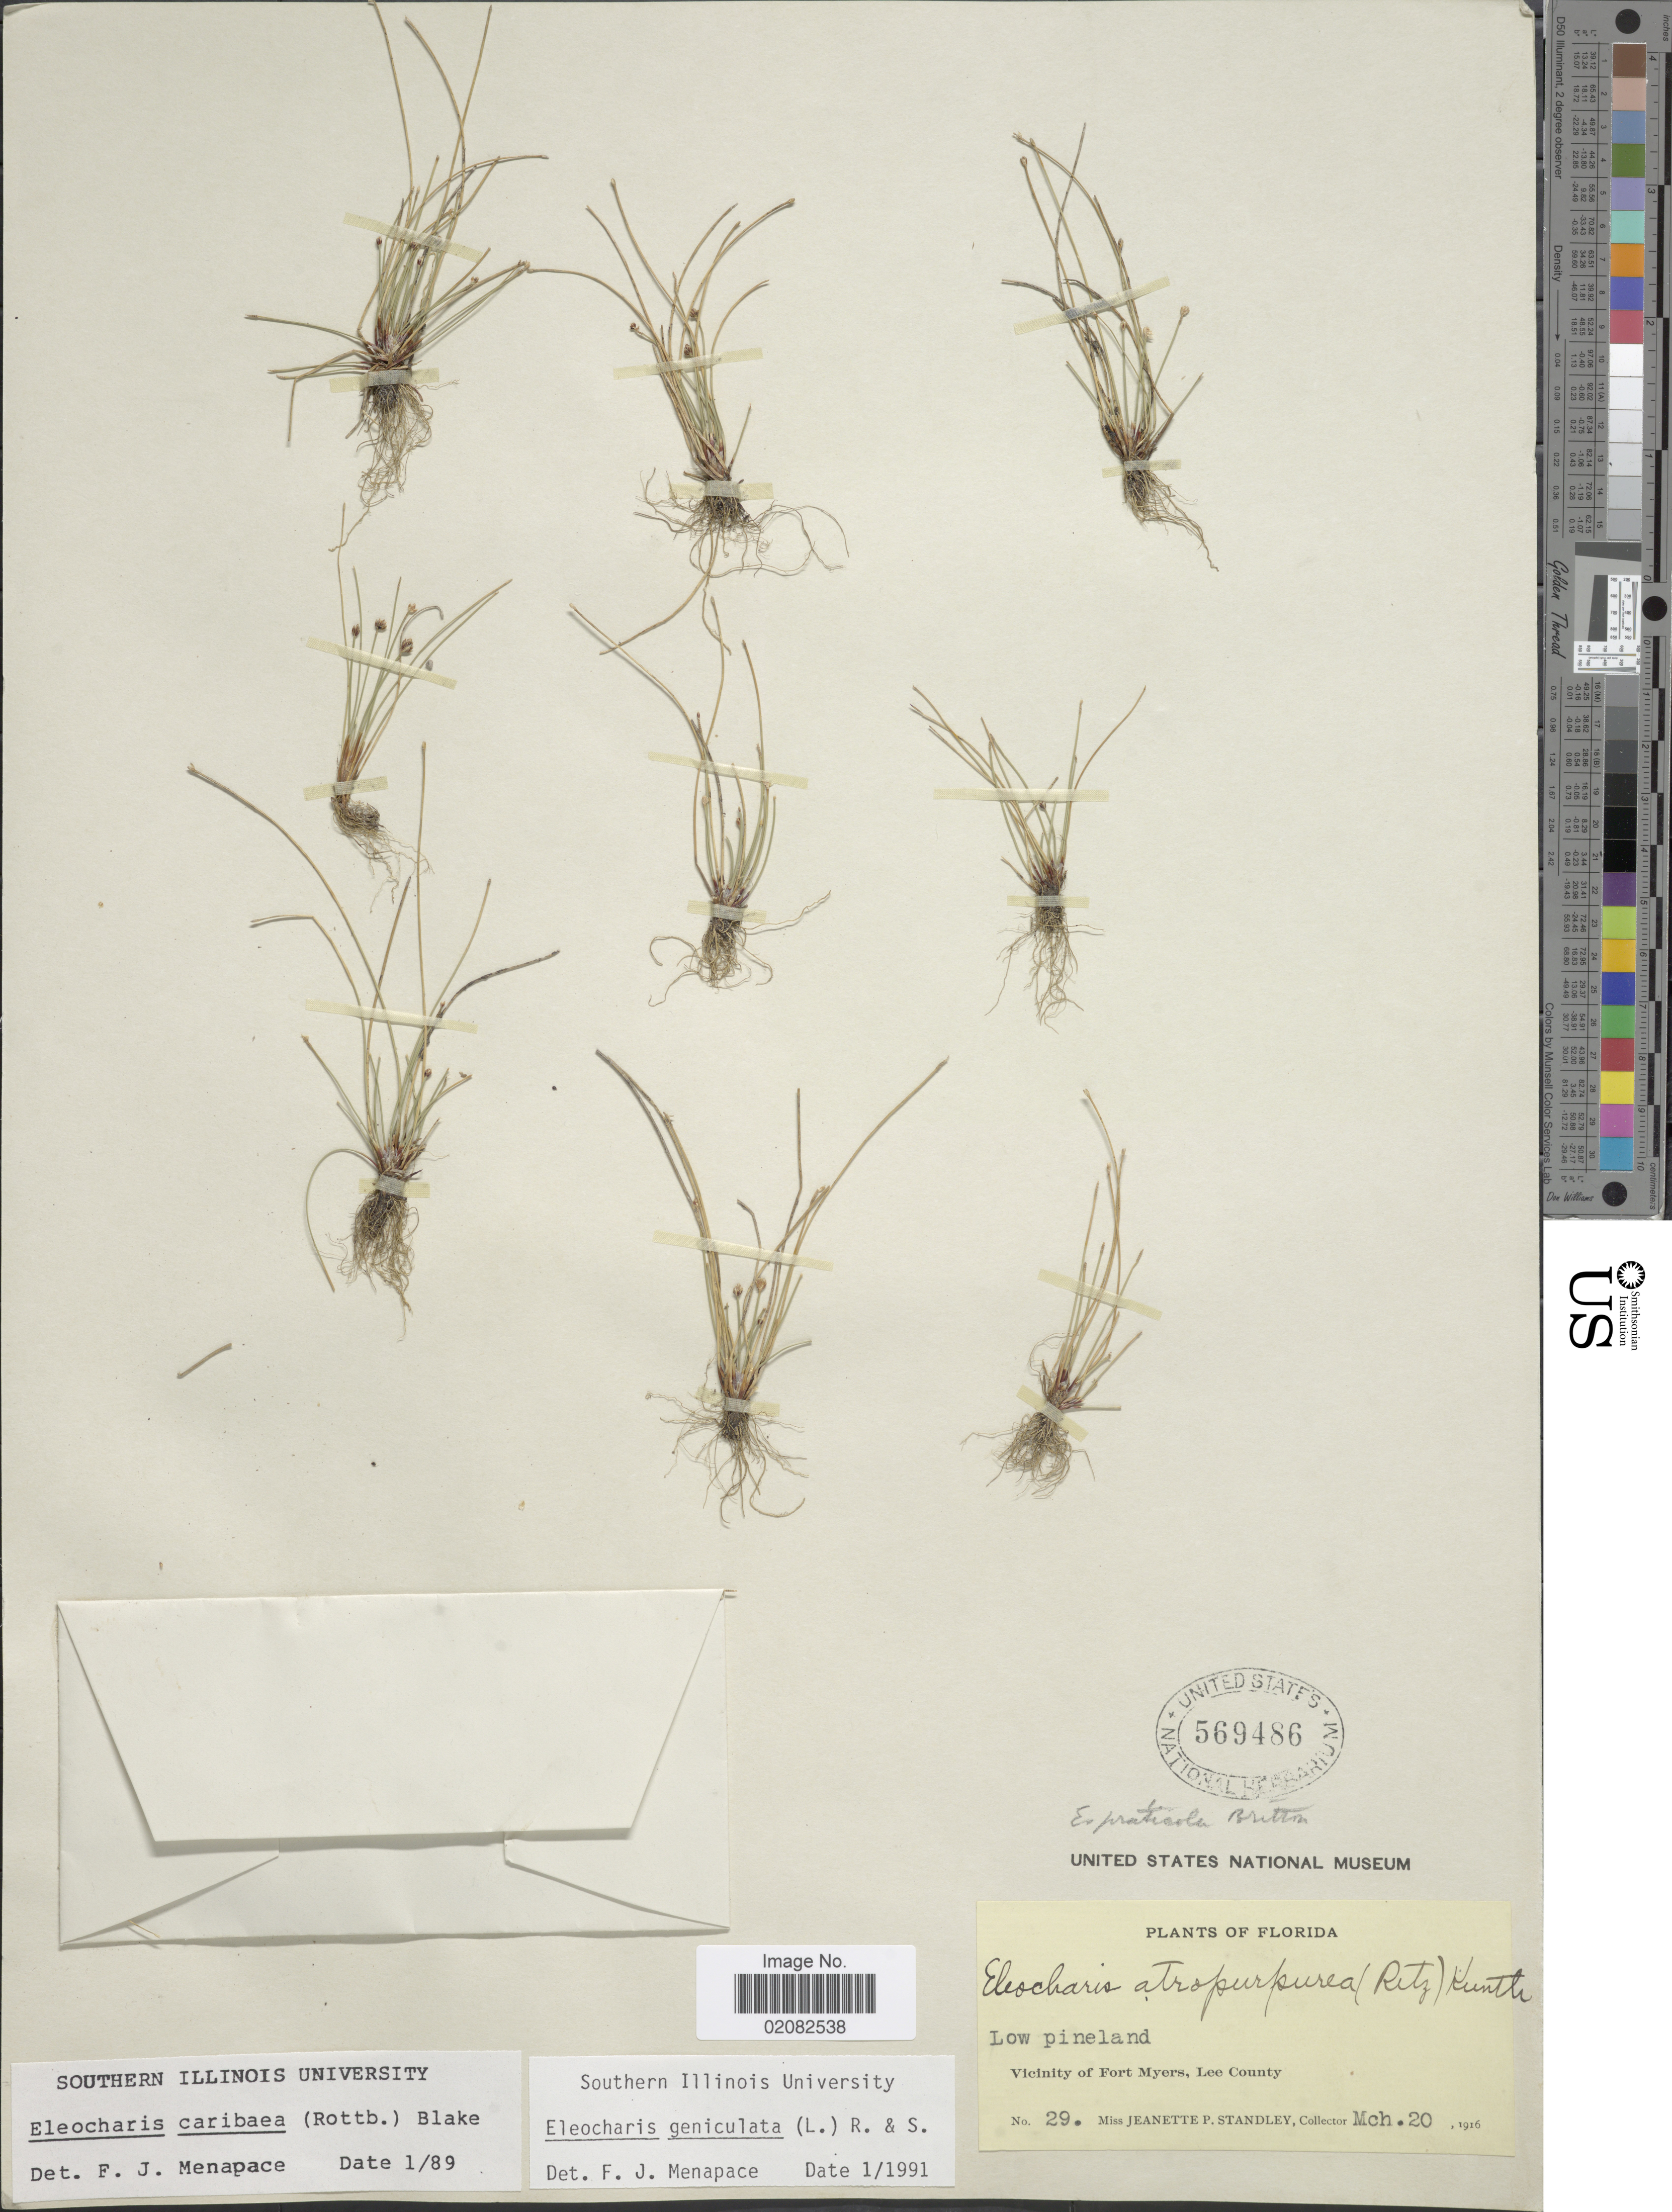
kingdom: Plantae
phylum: Tracheophyta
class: Liliopsida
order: Poales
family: Cyperaceae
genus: Eleocharis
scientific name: Eleocharis geniculata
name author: (L.) Roem. & Schult.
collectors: J. P. Standley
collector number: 29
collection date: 1916-03-20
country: United States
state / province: Florida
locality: Vicinity of Fort Myers, Lee County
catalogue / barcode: US 569486